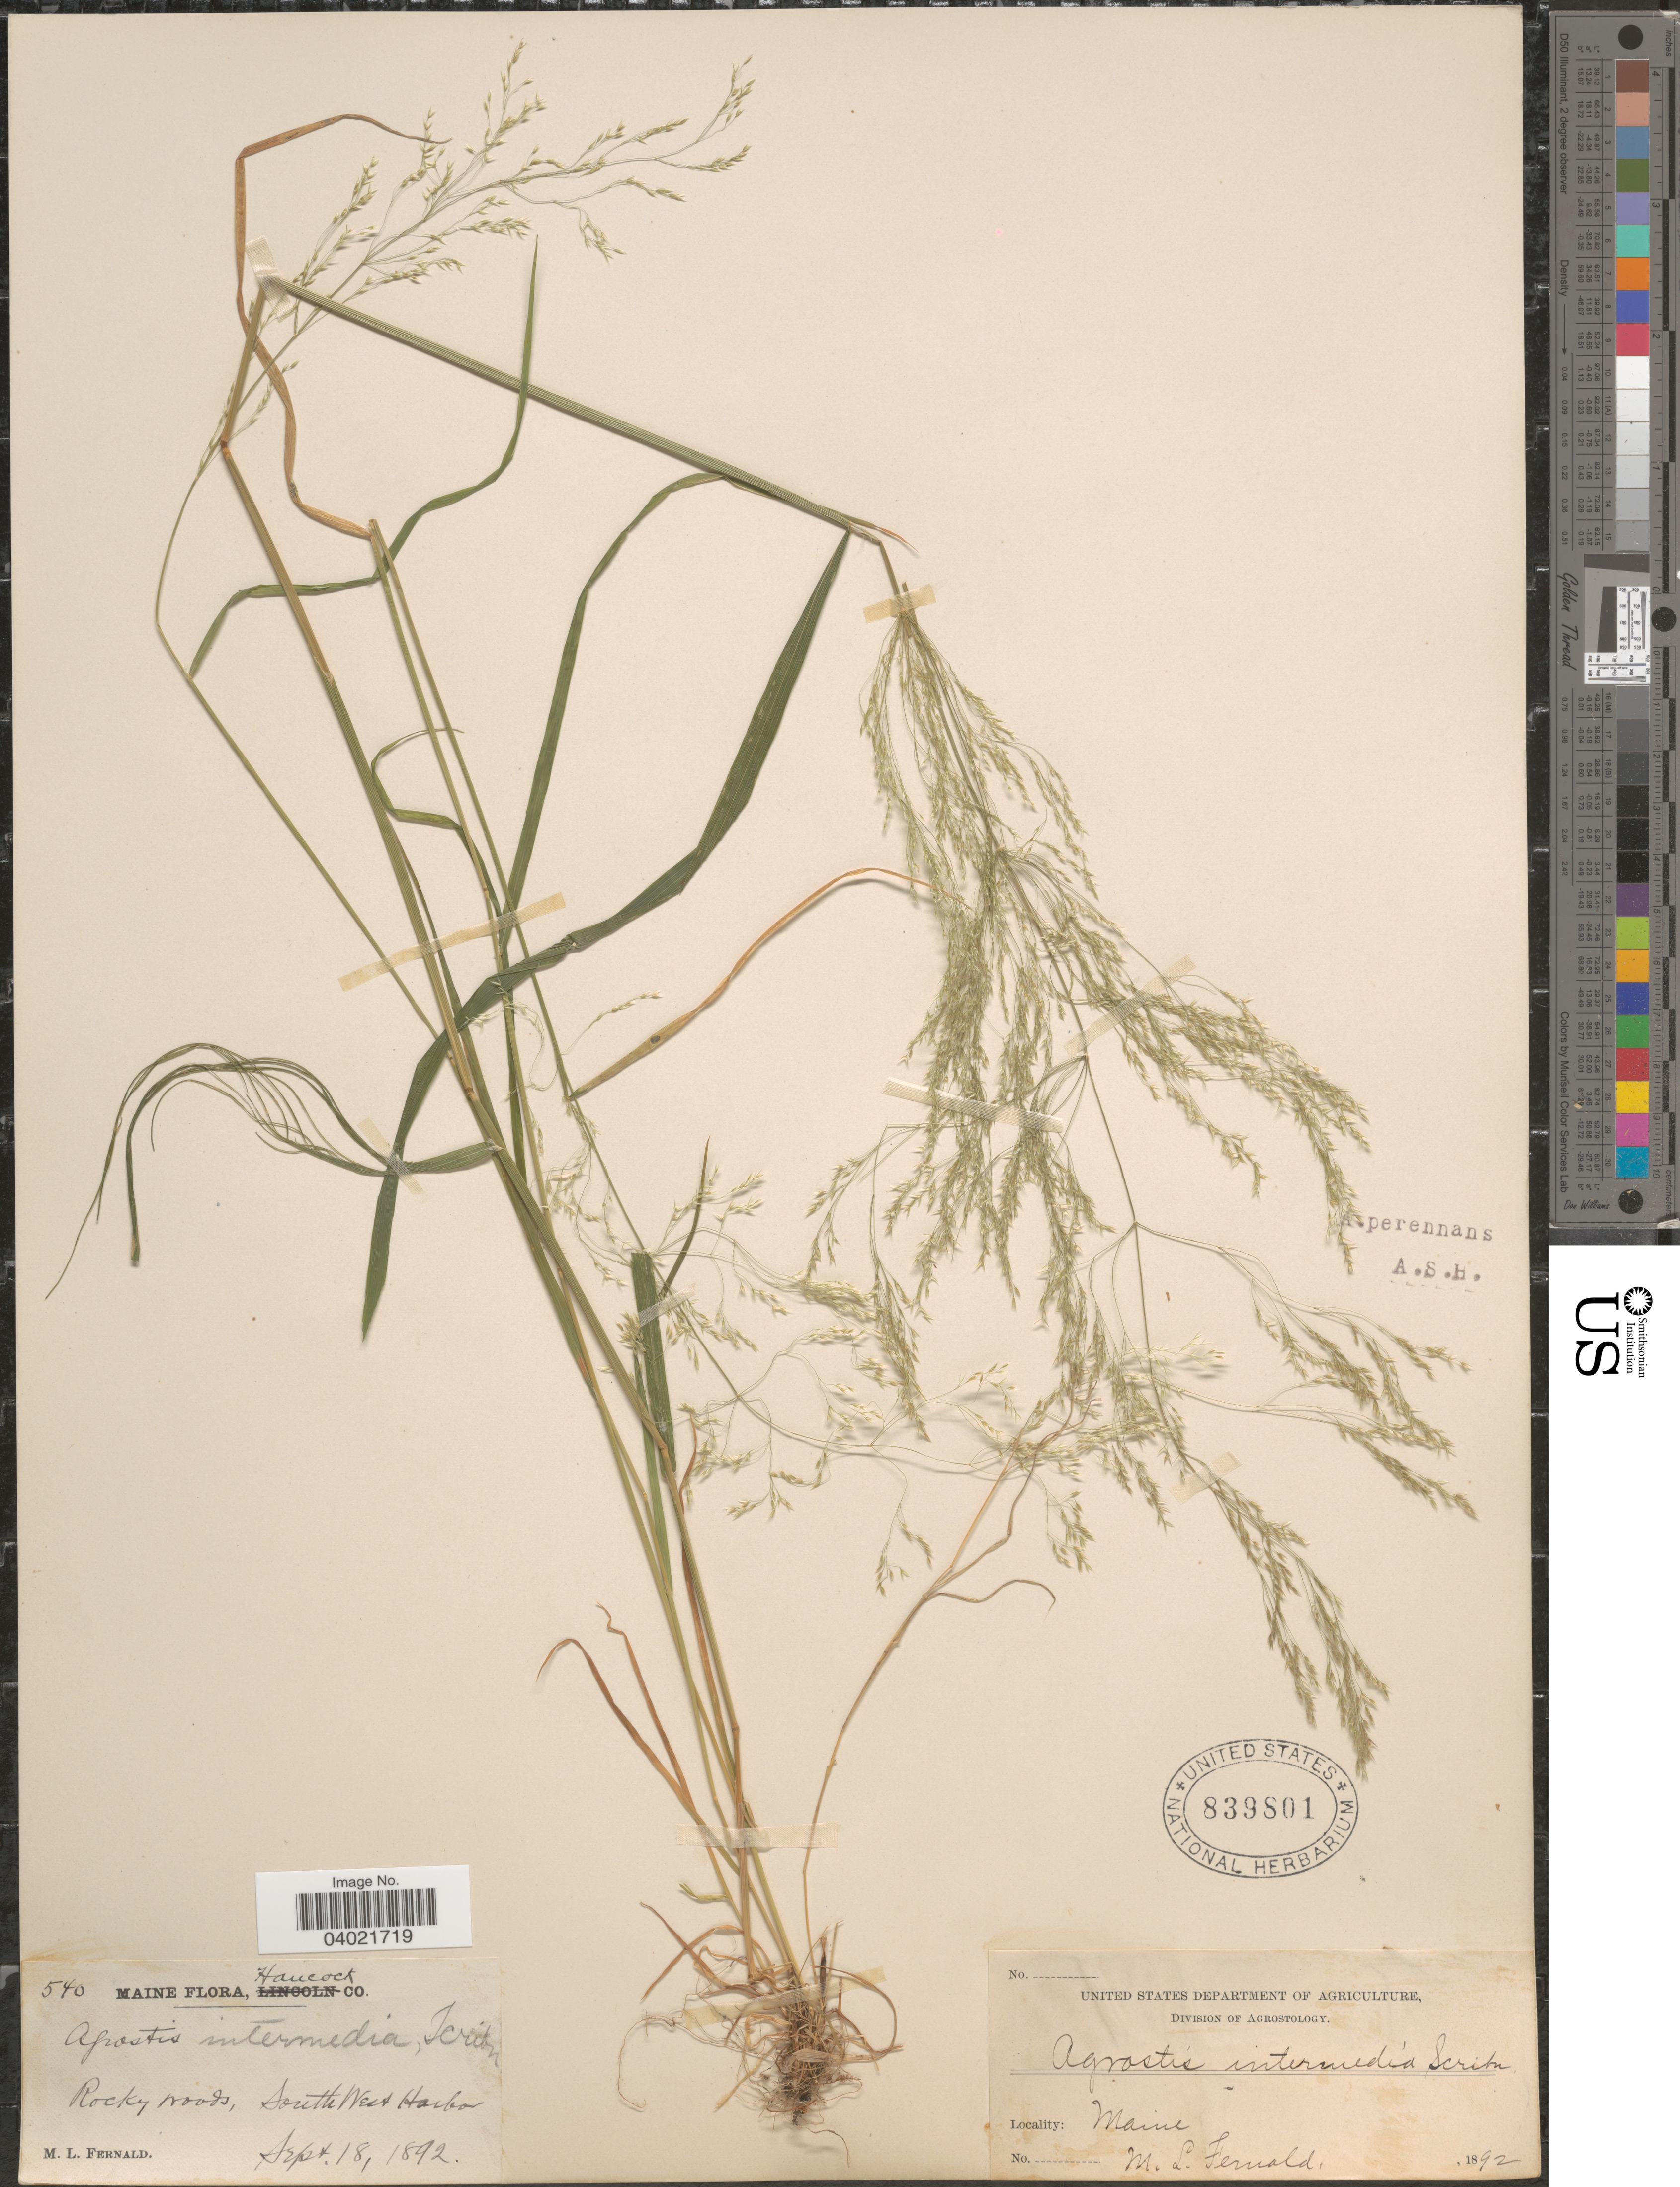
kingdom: Plantae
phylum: Tracheophyta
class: Liliopsida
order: Poales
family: Poaceae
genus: Agrostis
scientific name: Agrostis perennans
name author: (Walter) Tuck.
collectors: M. L. Fernald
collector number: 540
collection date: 1892-09-18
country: United States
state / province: Maine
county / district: Hancock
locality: Hancock Co. South West Harbor.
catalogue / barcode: US 839801